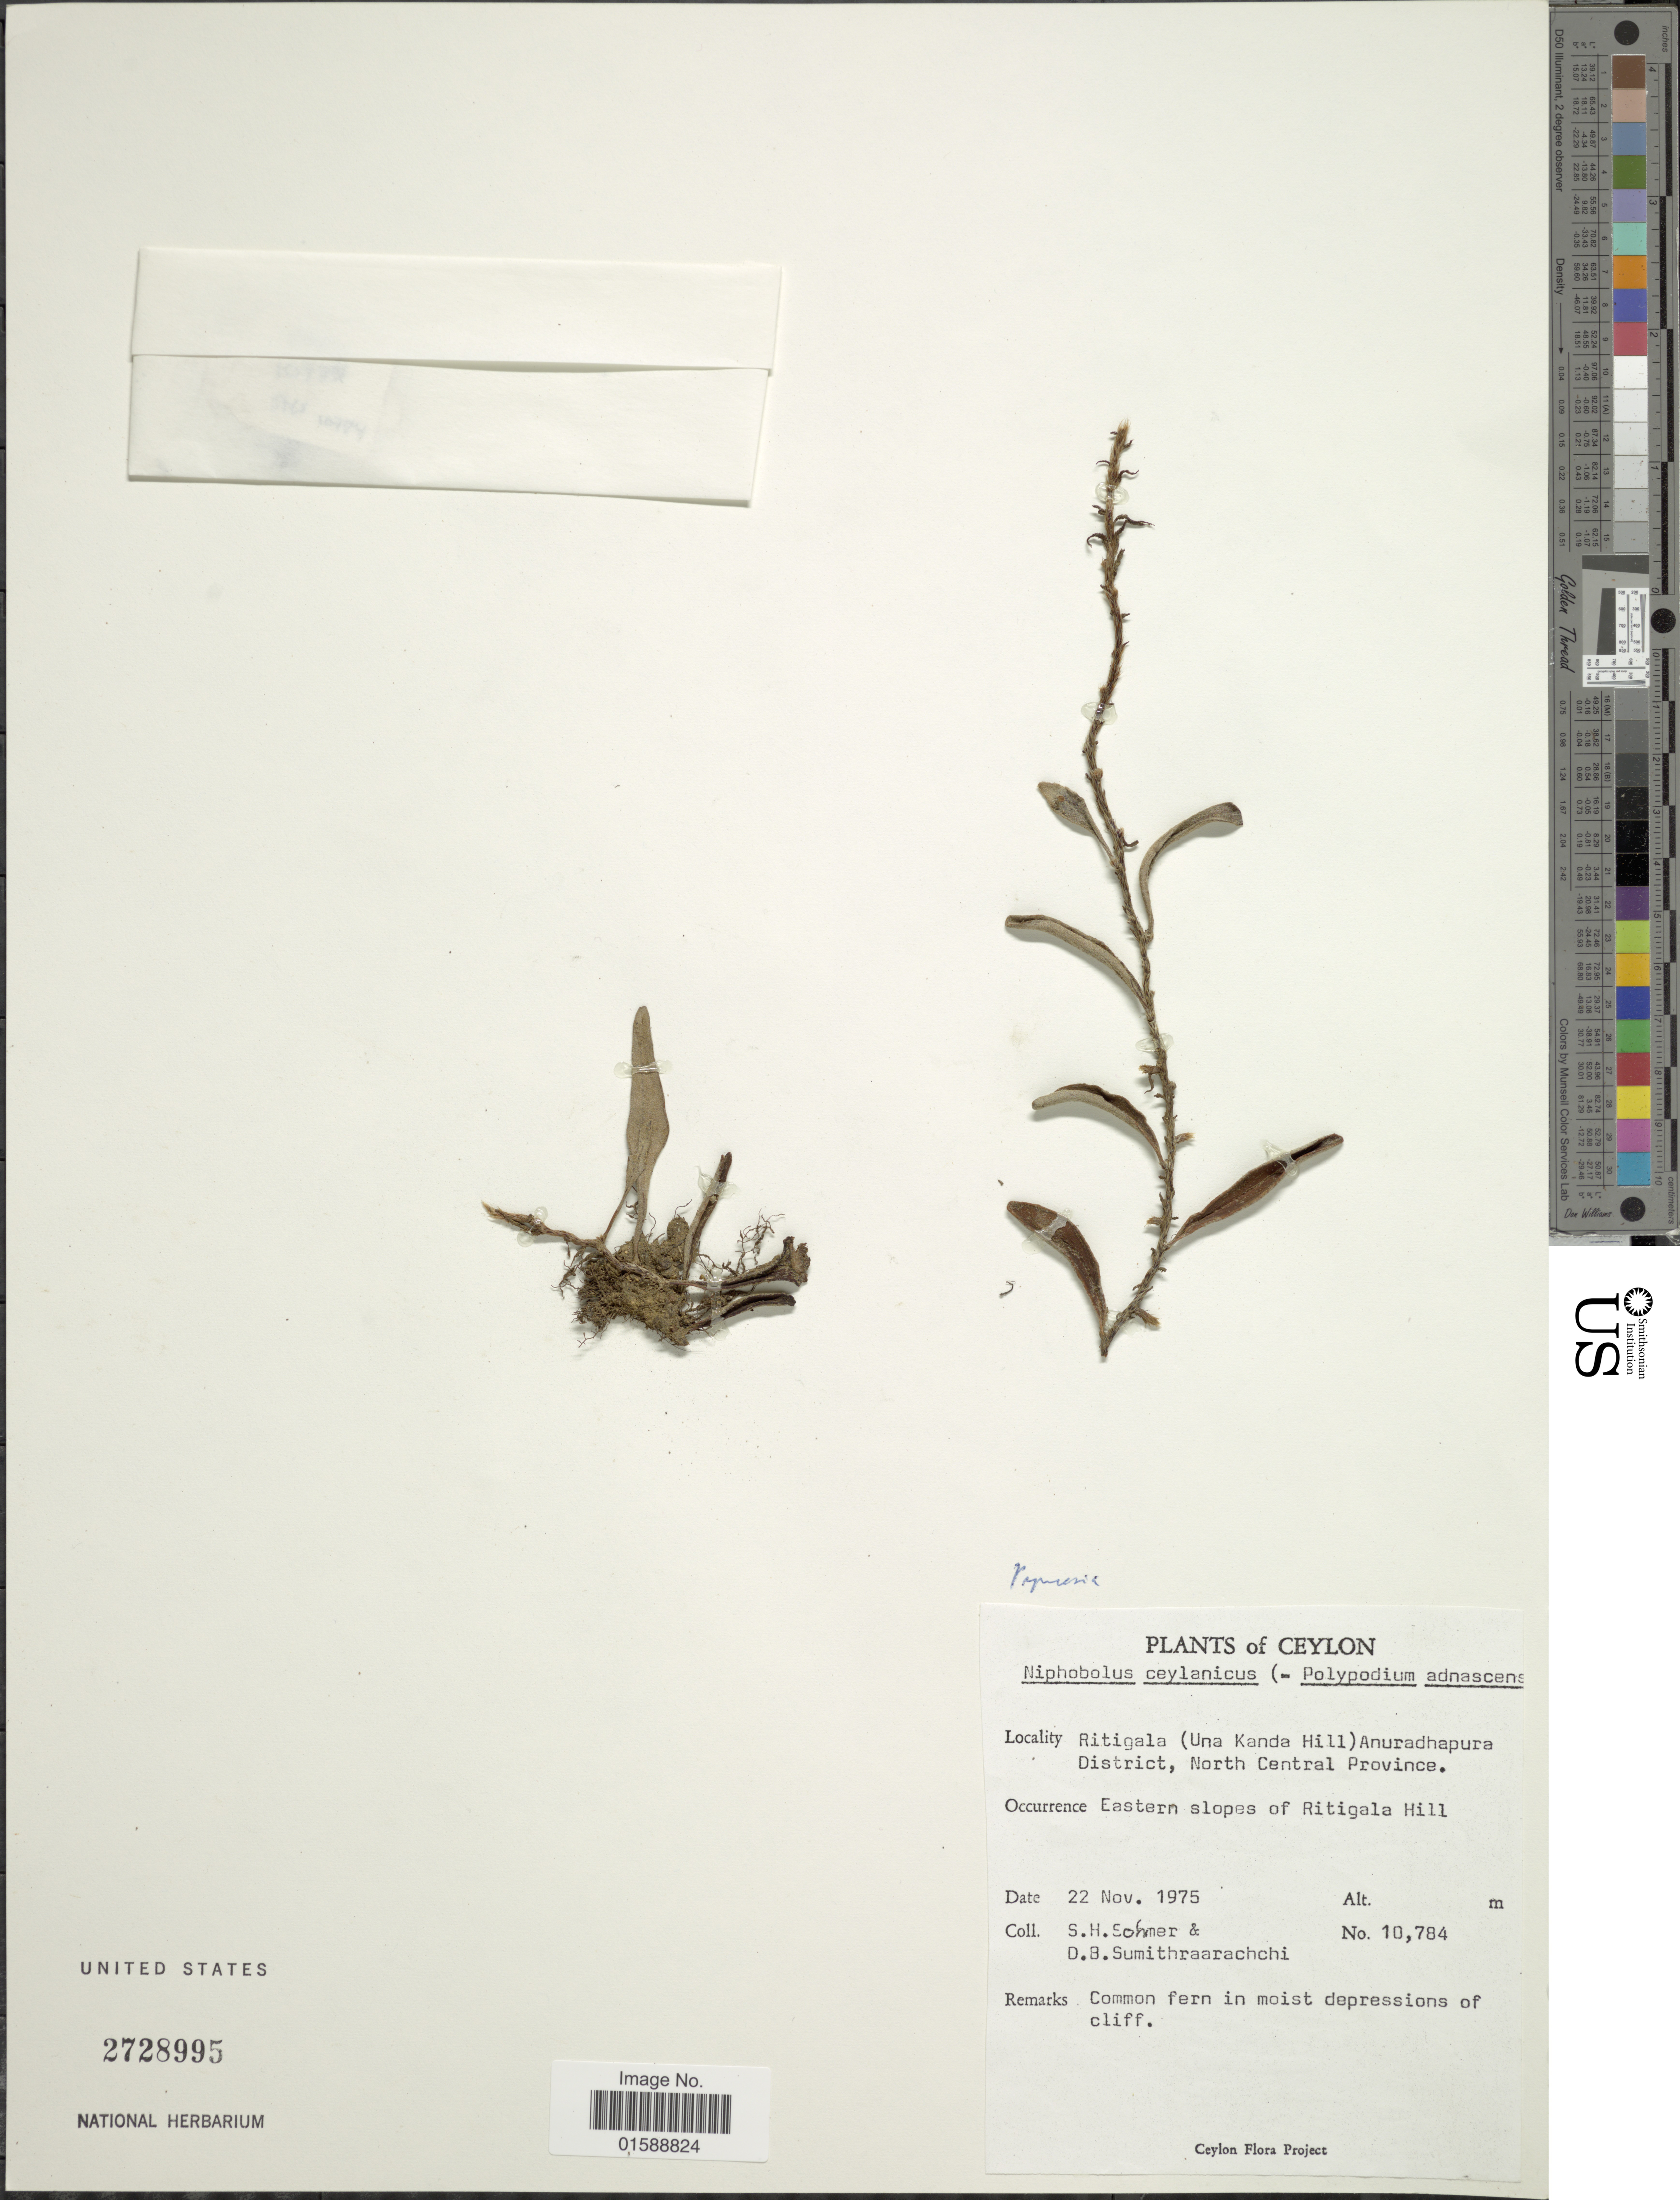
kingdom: Plantae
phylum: Tracheophyta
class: Polypodiopsida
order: Polypodiales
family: Polypodiaceae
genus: Pyrrosia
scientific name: Pyrrosia ceylanica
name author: (Giesenh.) Sledge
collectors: S. H. Sohmer & D. B. Sumithraarachchi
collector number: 10784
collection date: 1975-11-22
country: Sri Lanka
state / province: North Central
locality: Ceylon. Ritigala (Una Kanda Hill) Anuradhapura District. Eastern slopes of Ritigala Hill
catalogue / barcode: US 2728995